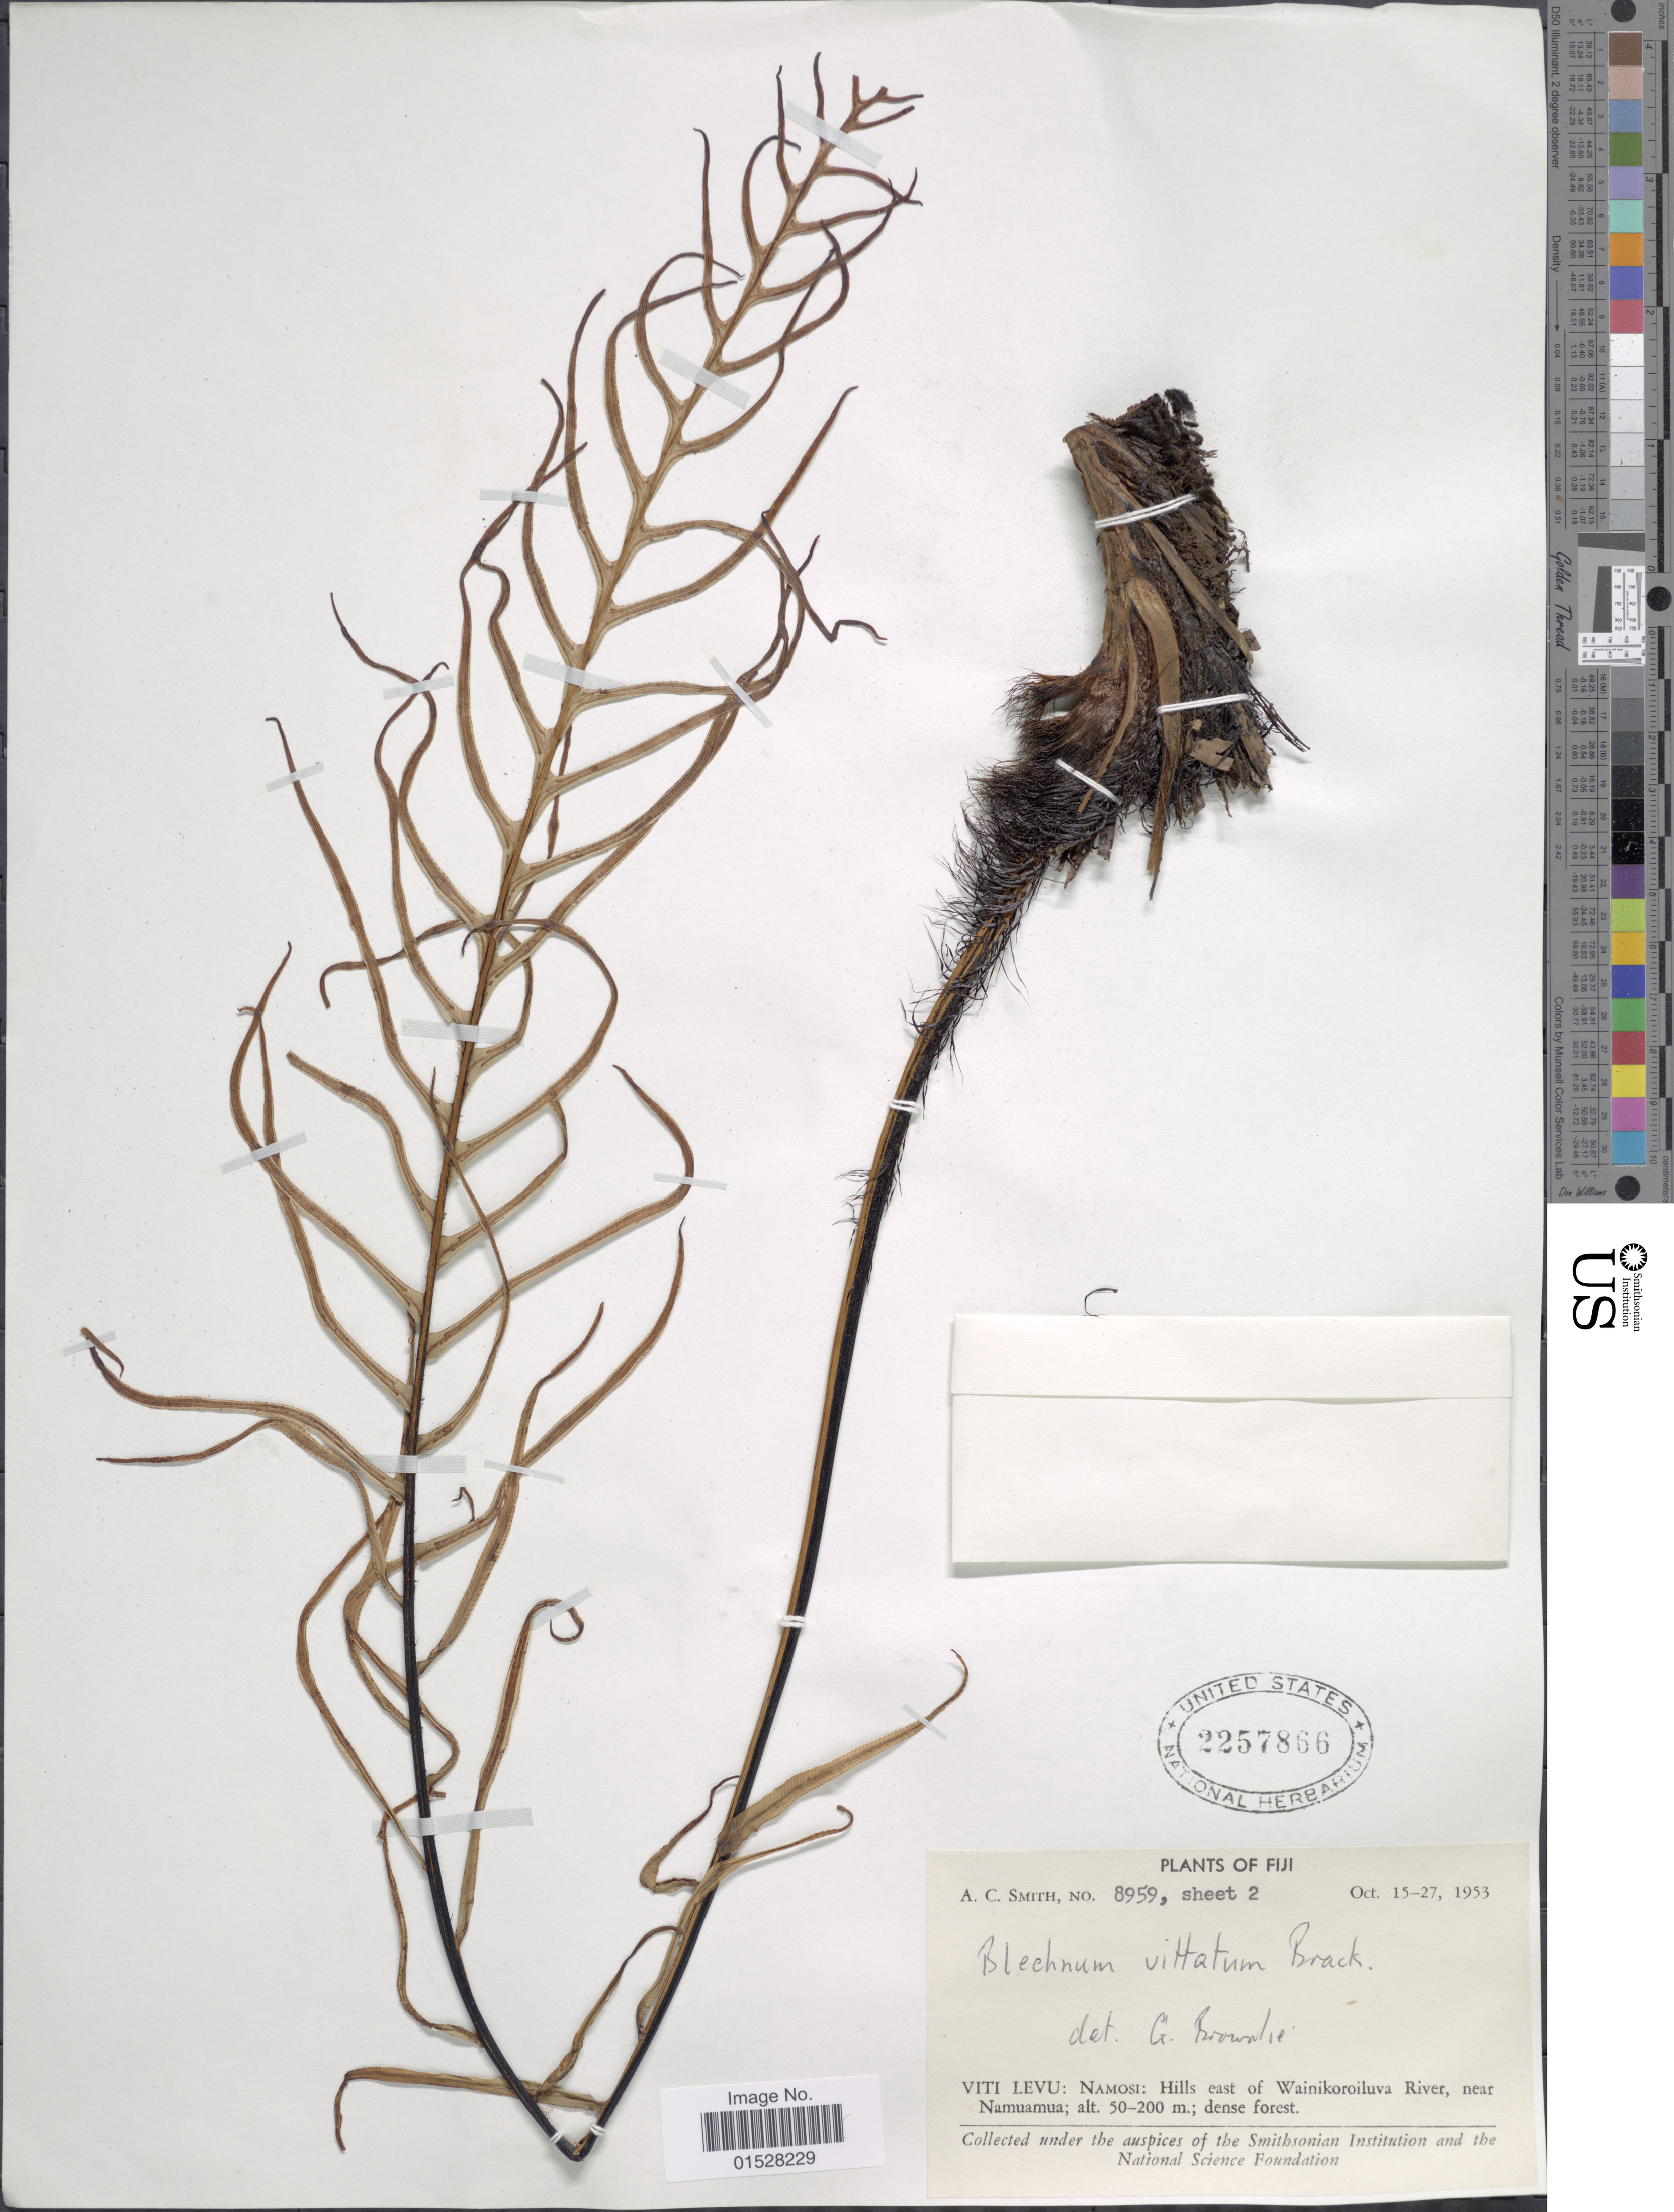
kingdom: Plantae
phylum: Tracheophyta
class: Polypodiopsida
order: Polypodiales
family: Blechnaceae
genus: Blechnum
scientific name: Blechnum vittatum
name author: Brack. in Wilkes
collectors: A. C. Smith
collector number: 8959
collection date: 1953-10-15/1953-10-27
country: Fiji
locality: Viti Levu: Namosi: Hills east of Wainikoroiluva River, near Namuamua.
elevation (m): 50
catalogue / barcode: US 2257866